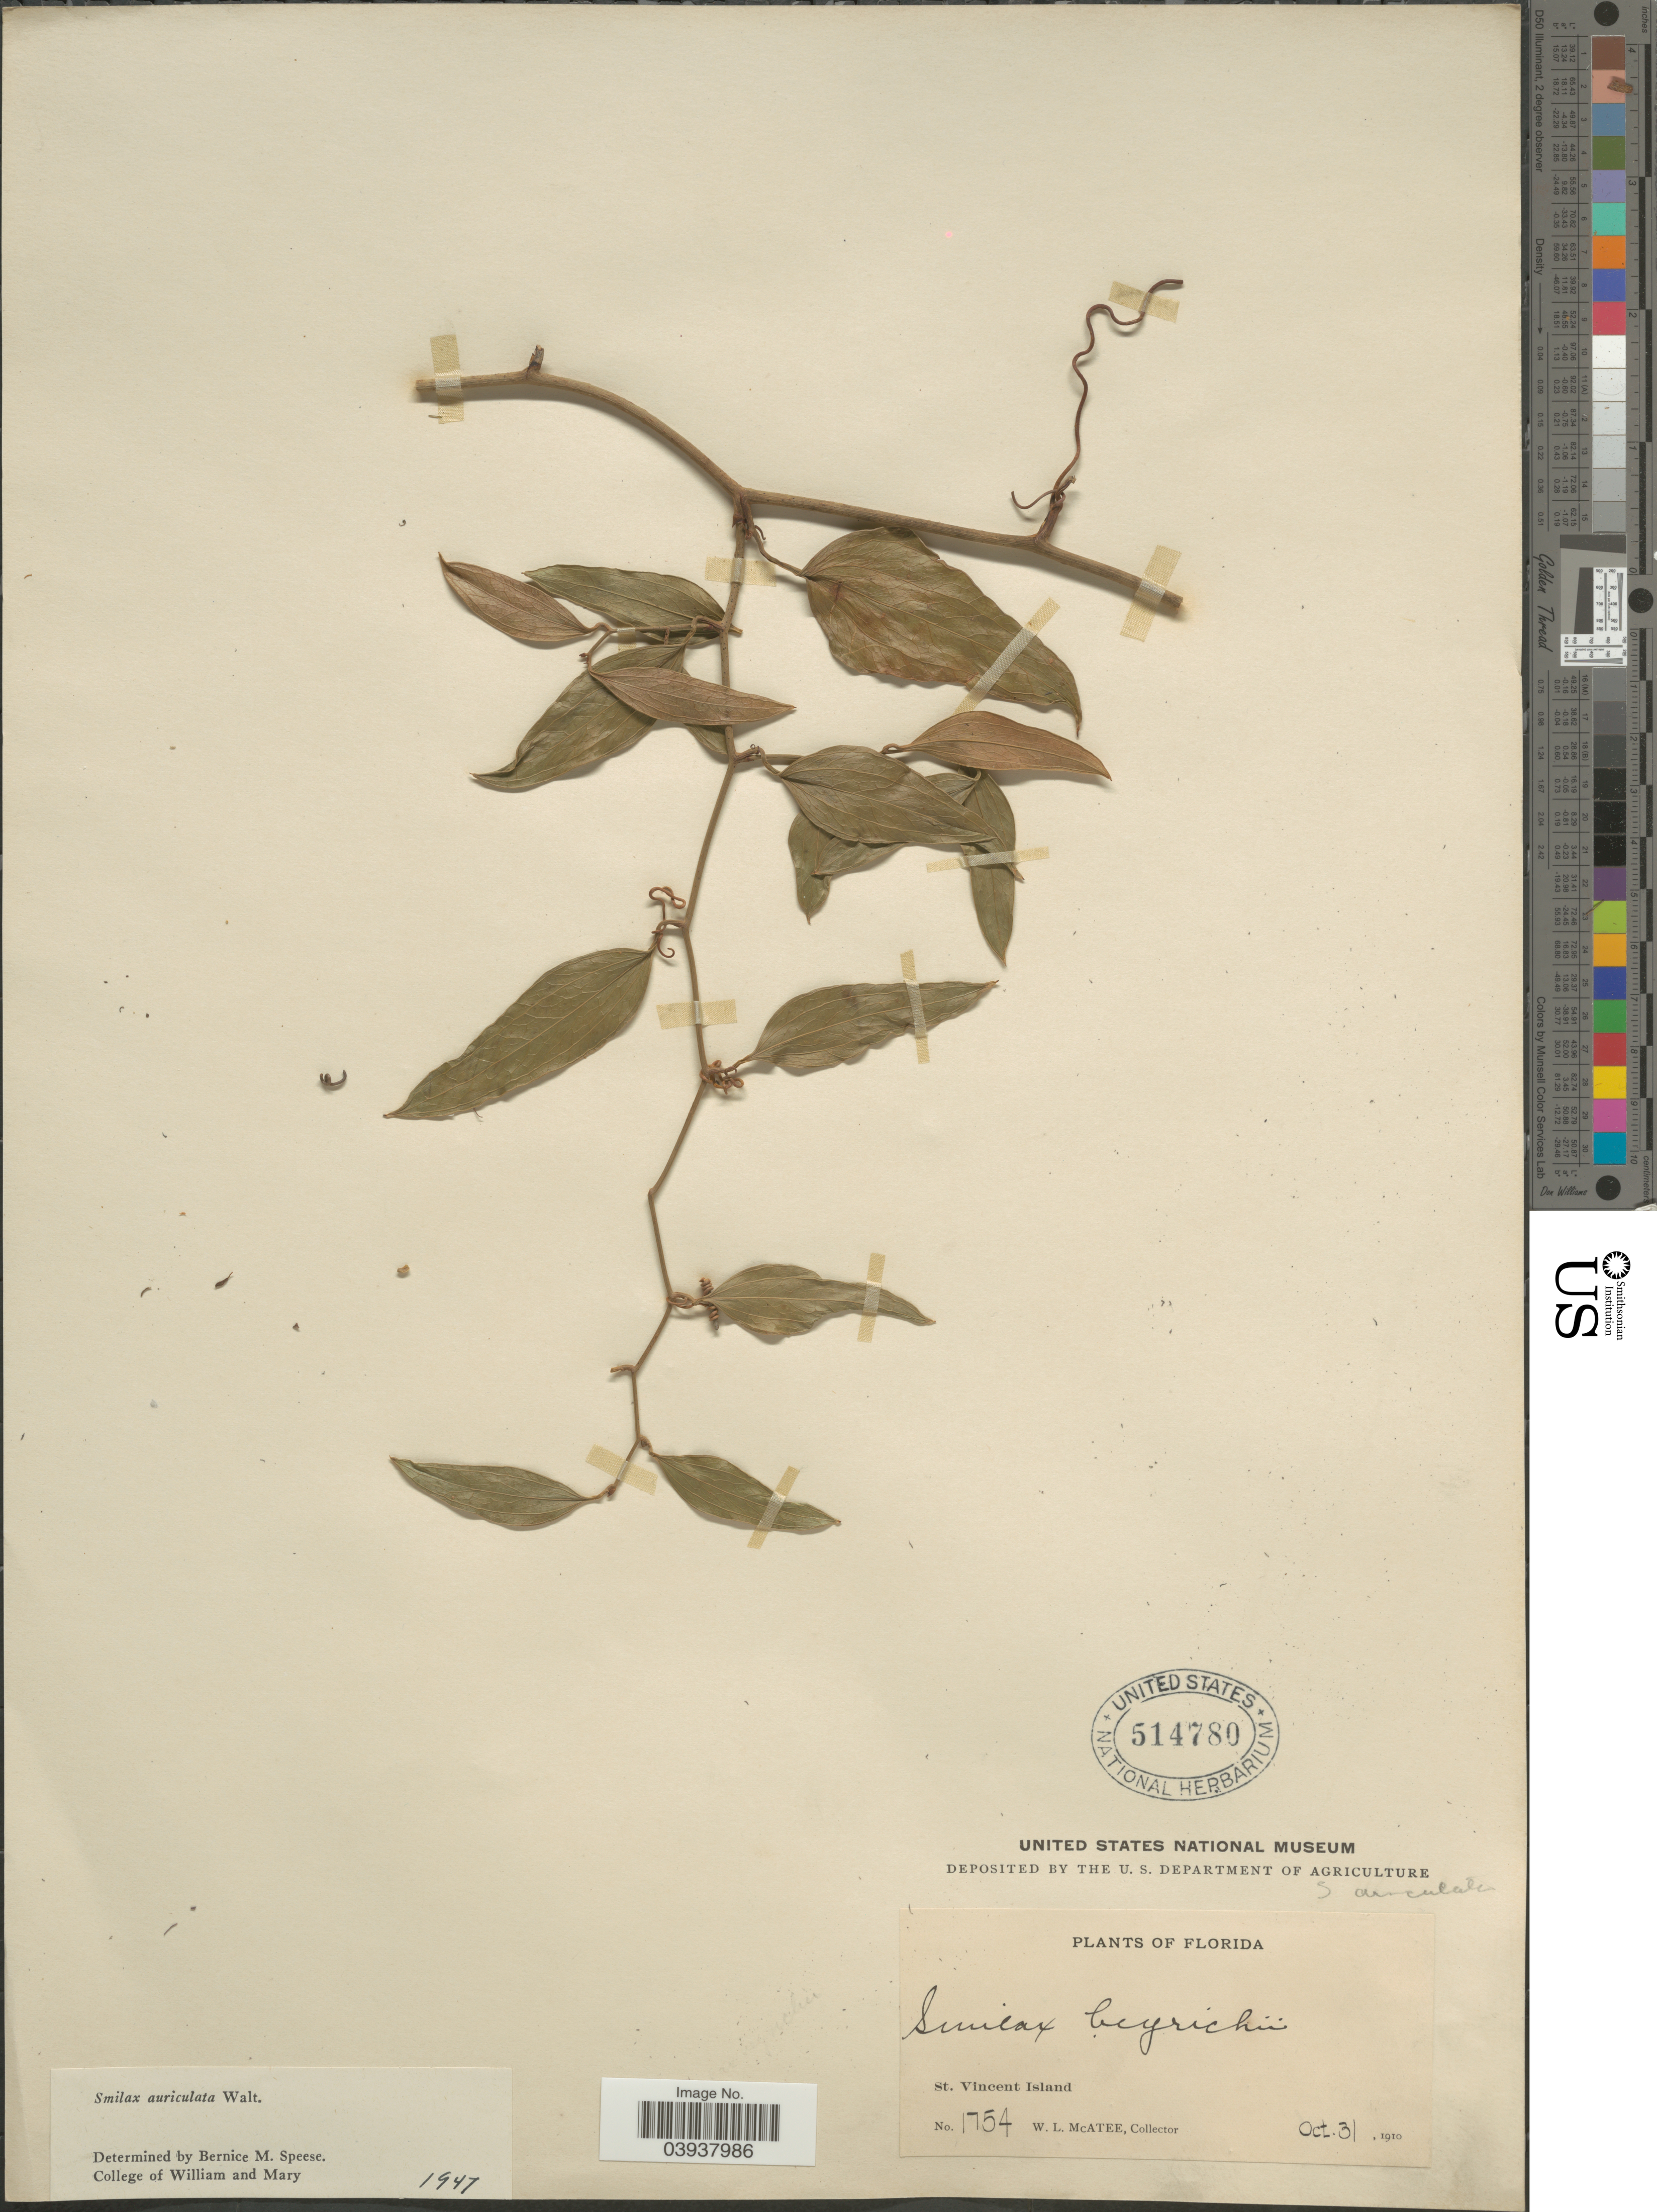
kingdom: Plantae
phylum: Tracheophyta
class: Liliopsida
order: Liliales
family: Smilacaceae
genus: Smilax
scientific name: Smilax auriculata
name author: Walter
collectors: W. McAtee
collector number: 1754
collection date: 1910-10-31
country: United States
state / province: Florida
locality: St. Vincent Island.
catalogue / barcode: US 514780